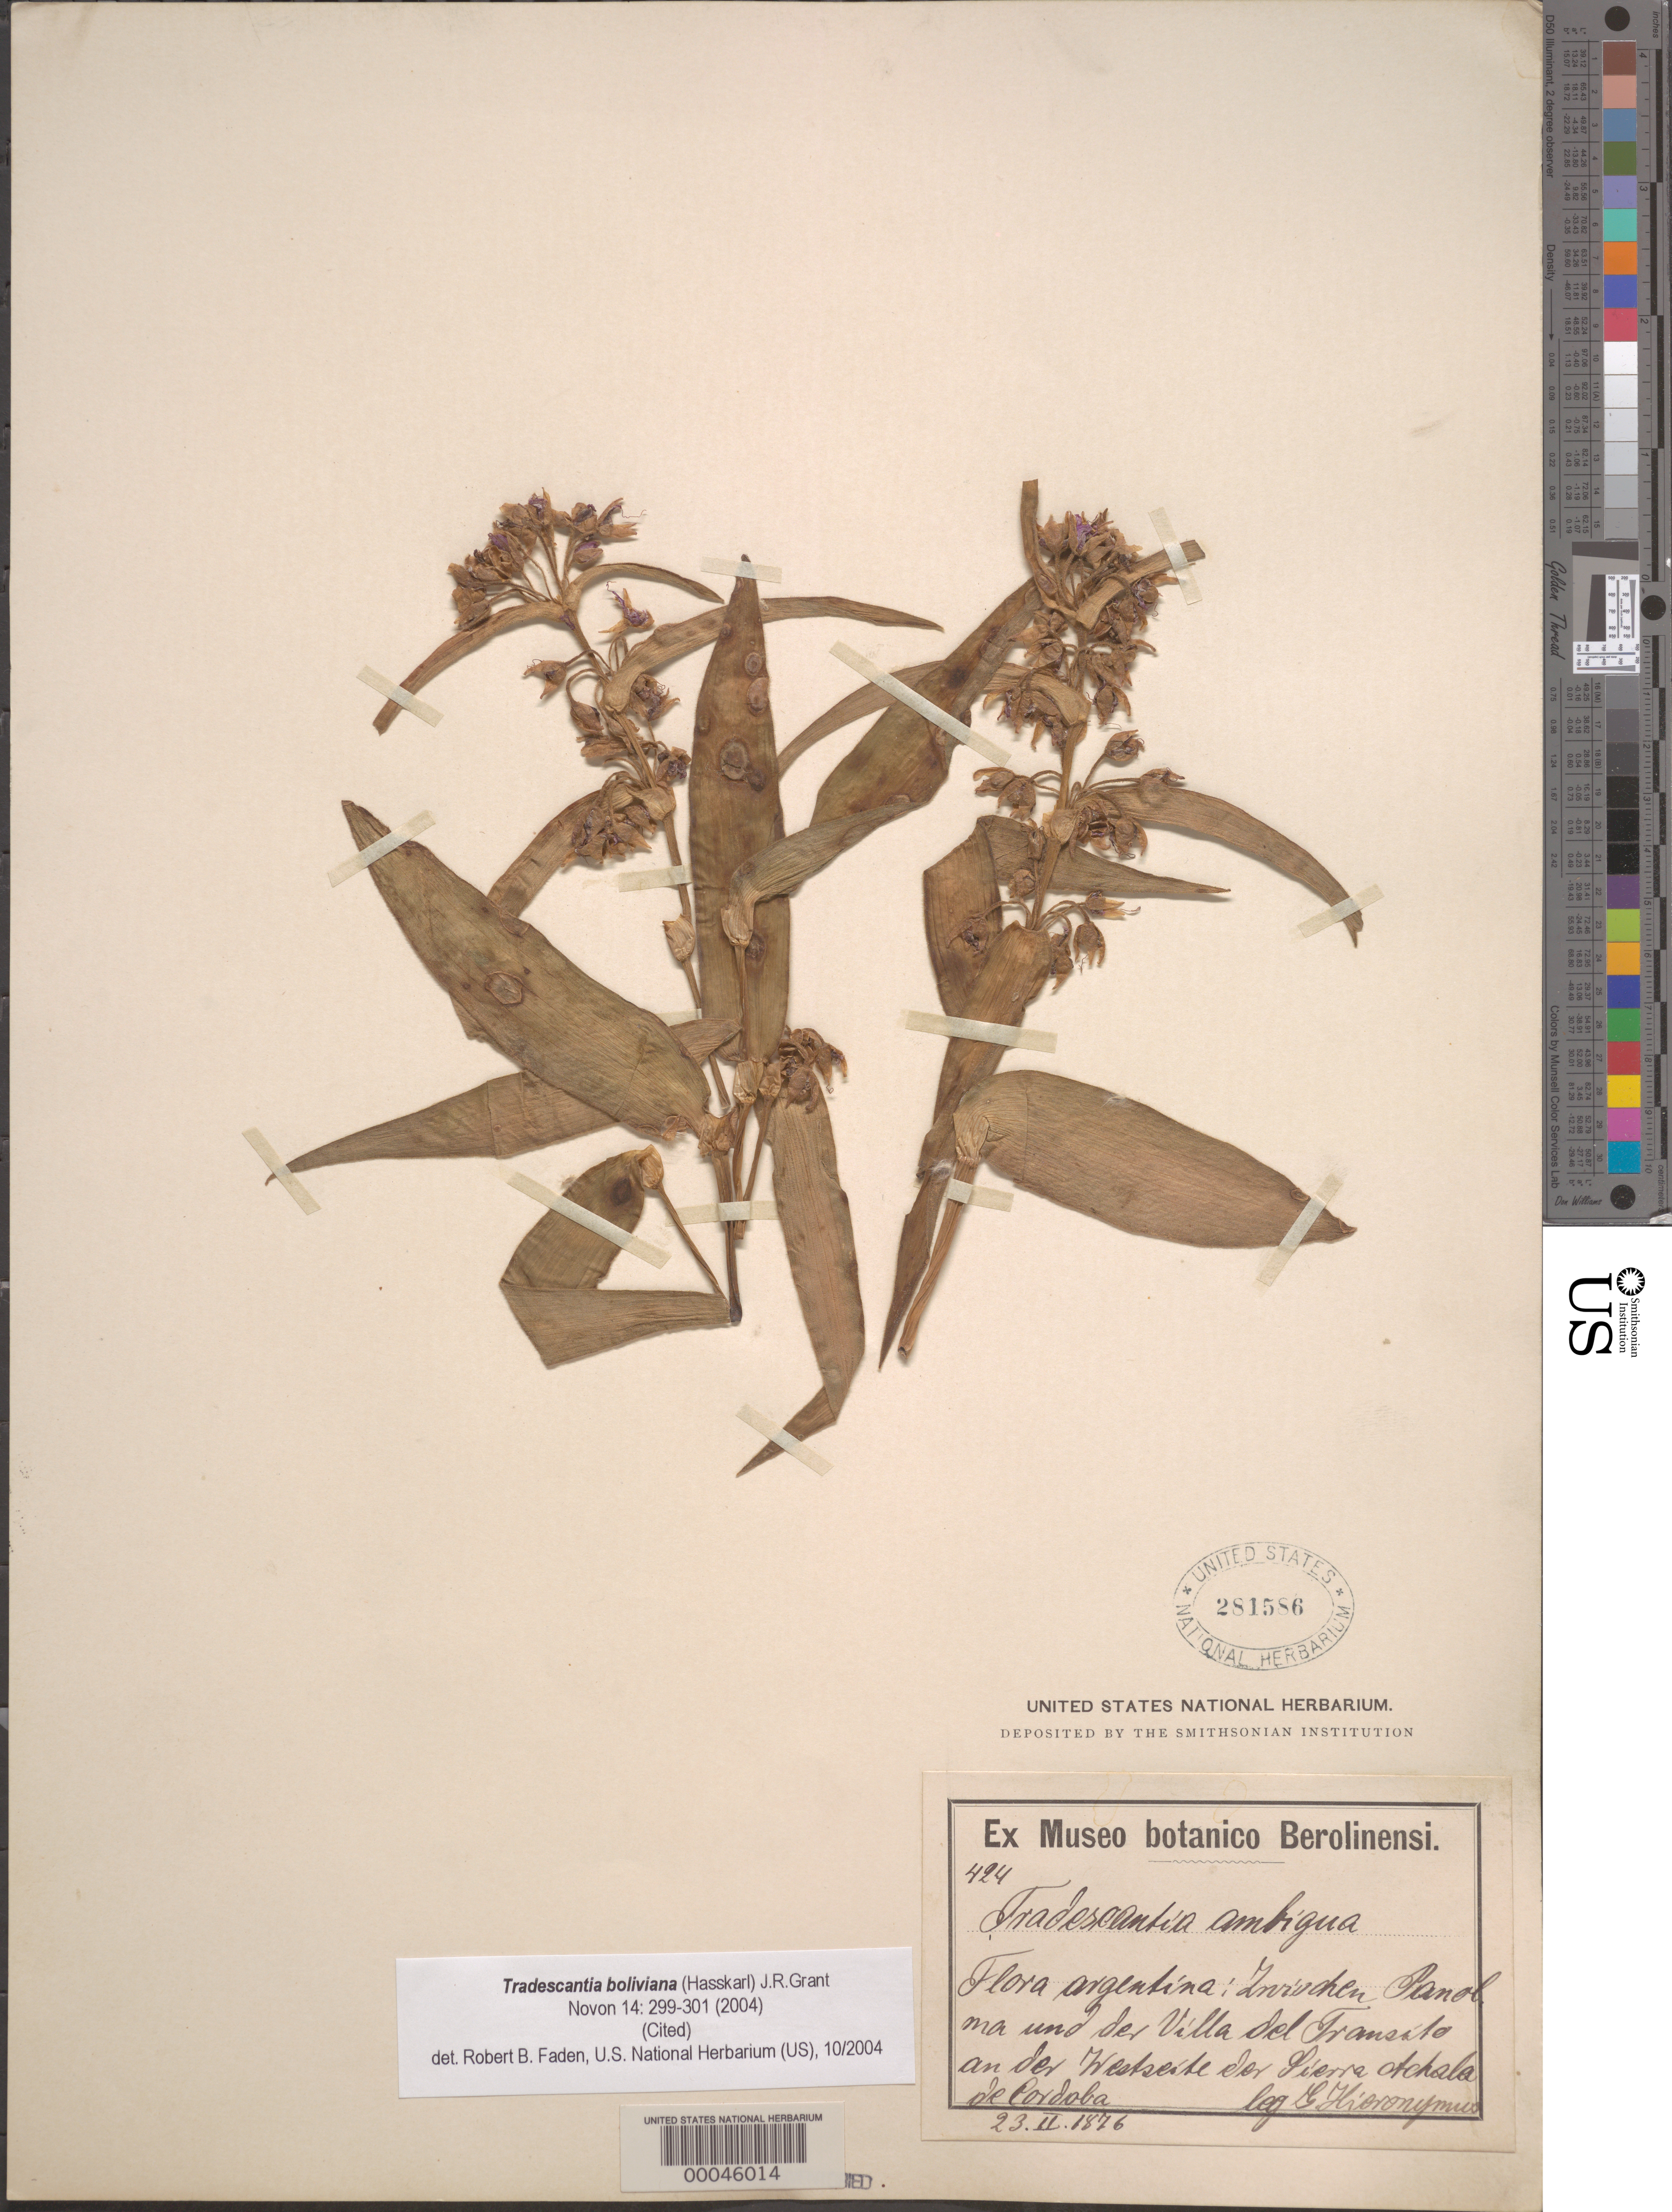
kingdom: Plantae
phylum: Tracheophyta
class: Liliopsida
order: Commelinales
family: Commelinaceae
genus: Tradescantia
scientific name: Tradescantia ambigua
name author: Mart. ex Schult. & Schult. f.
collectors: G. H. Hieronymus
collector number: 424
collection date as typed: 23 Feb 1876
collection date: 1876-02-23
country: Argentina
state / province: Córdoba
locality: Villa del Fransato, Sierra Achala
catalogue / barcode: US 281586